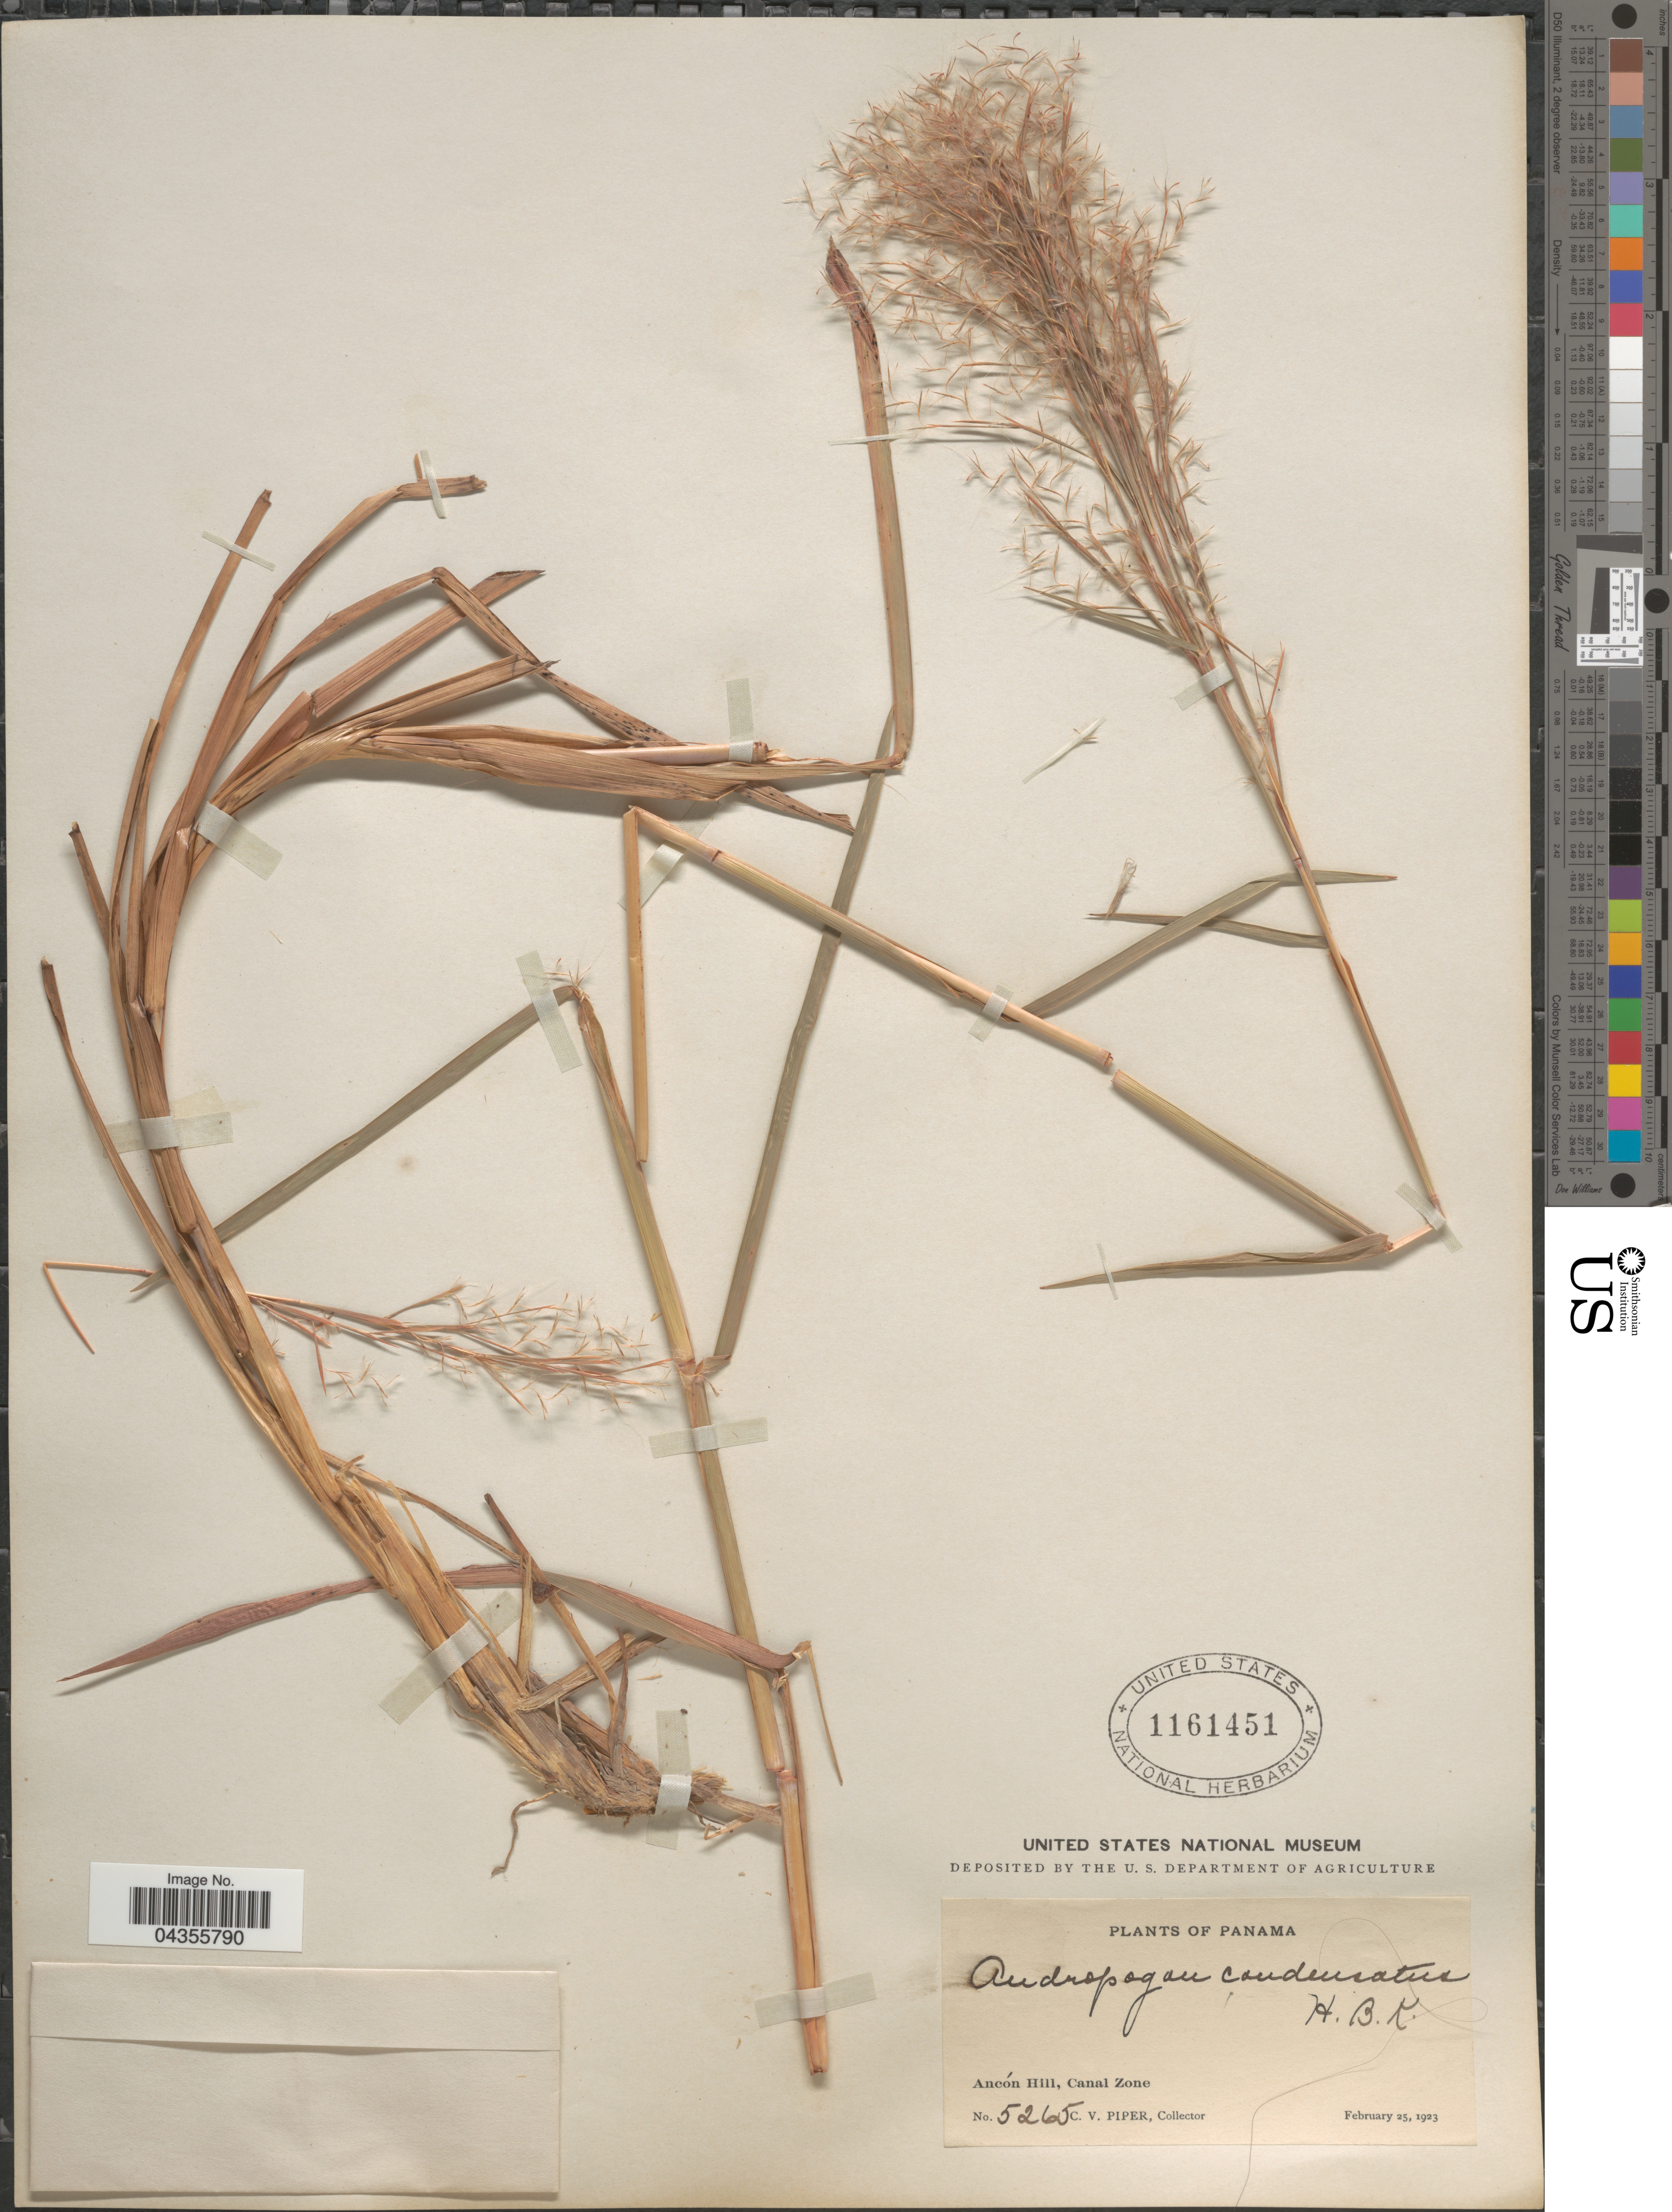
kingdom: Plantae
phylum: Tracheophyta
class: Liliopsida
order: Poales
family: Poaceae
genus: Schizachyrium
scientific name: Schizachyrium condensatum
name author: (Kunth) Nees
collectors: C. V. Piper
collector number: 5265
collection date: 1923-02-25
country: Panama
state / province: Colón / Panamá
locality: Ancón Hill, Canal Zone.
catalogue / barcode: US 1161451